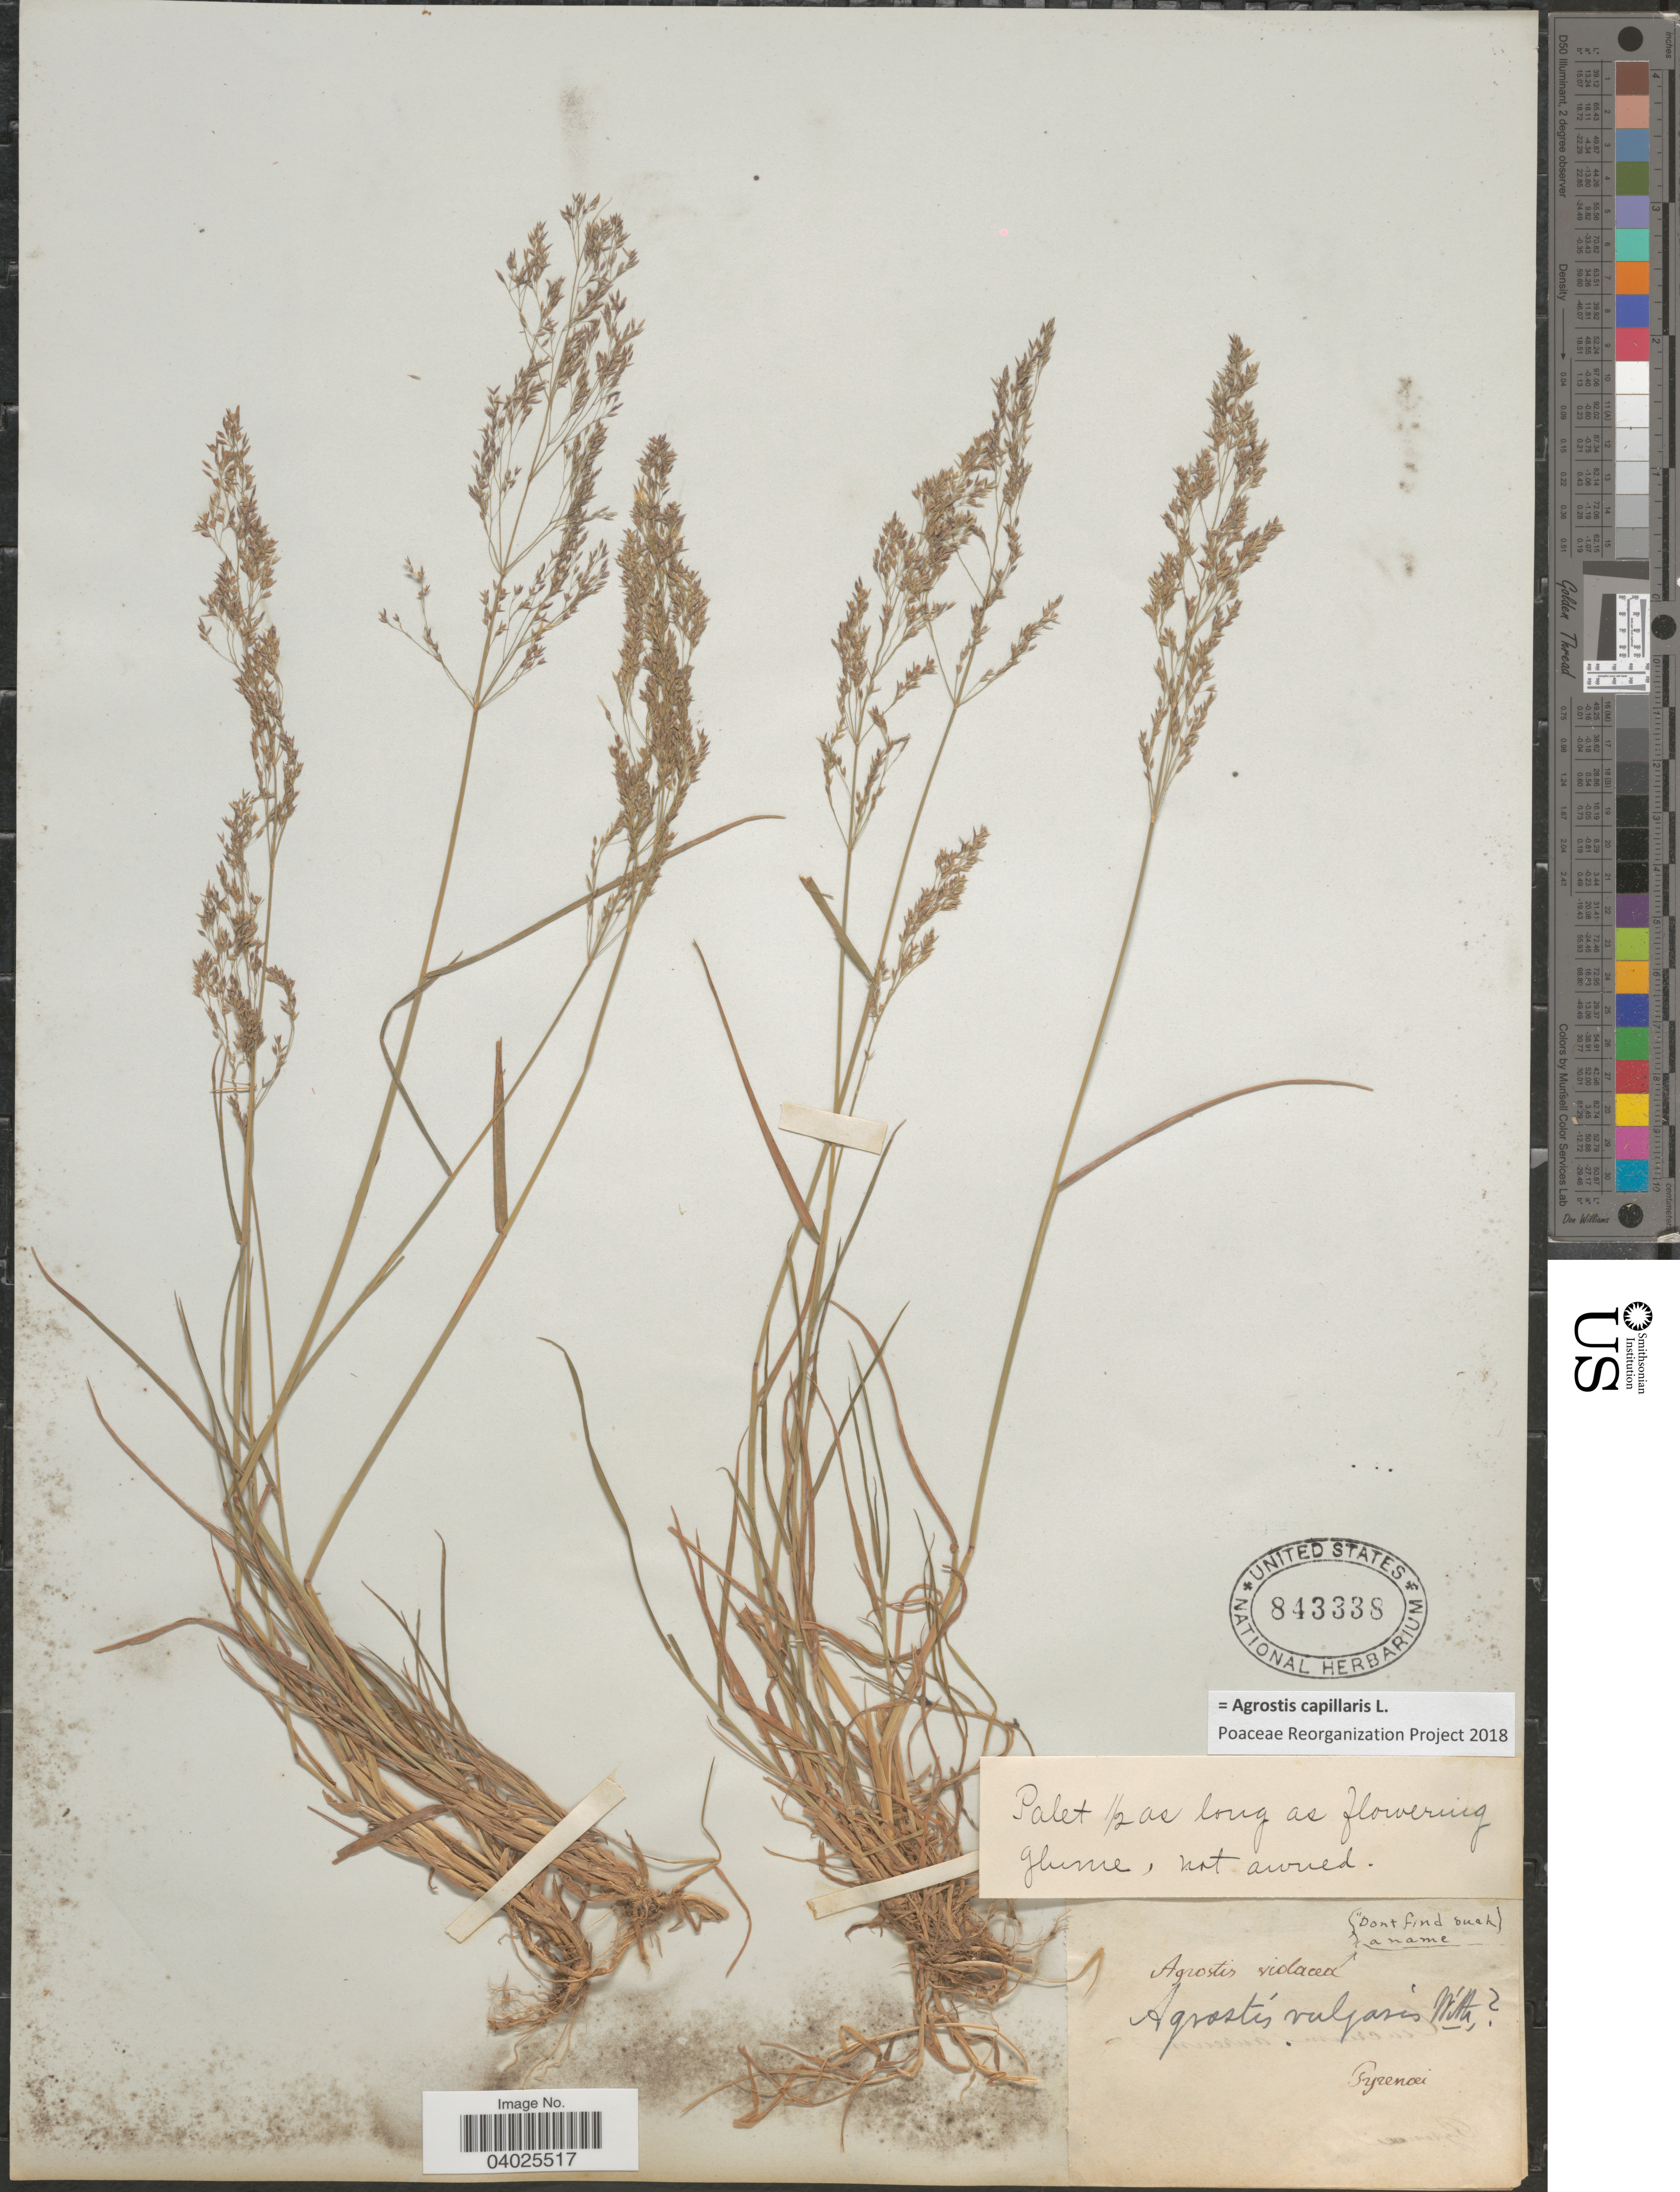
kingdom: Plantae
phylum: Tracheophyta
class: Liliopsida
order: Poales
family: Poaceae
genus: Agrostis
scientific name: Agrostis capillaris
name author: L.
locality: Pyrenœi.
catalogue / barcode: US 843338